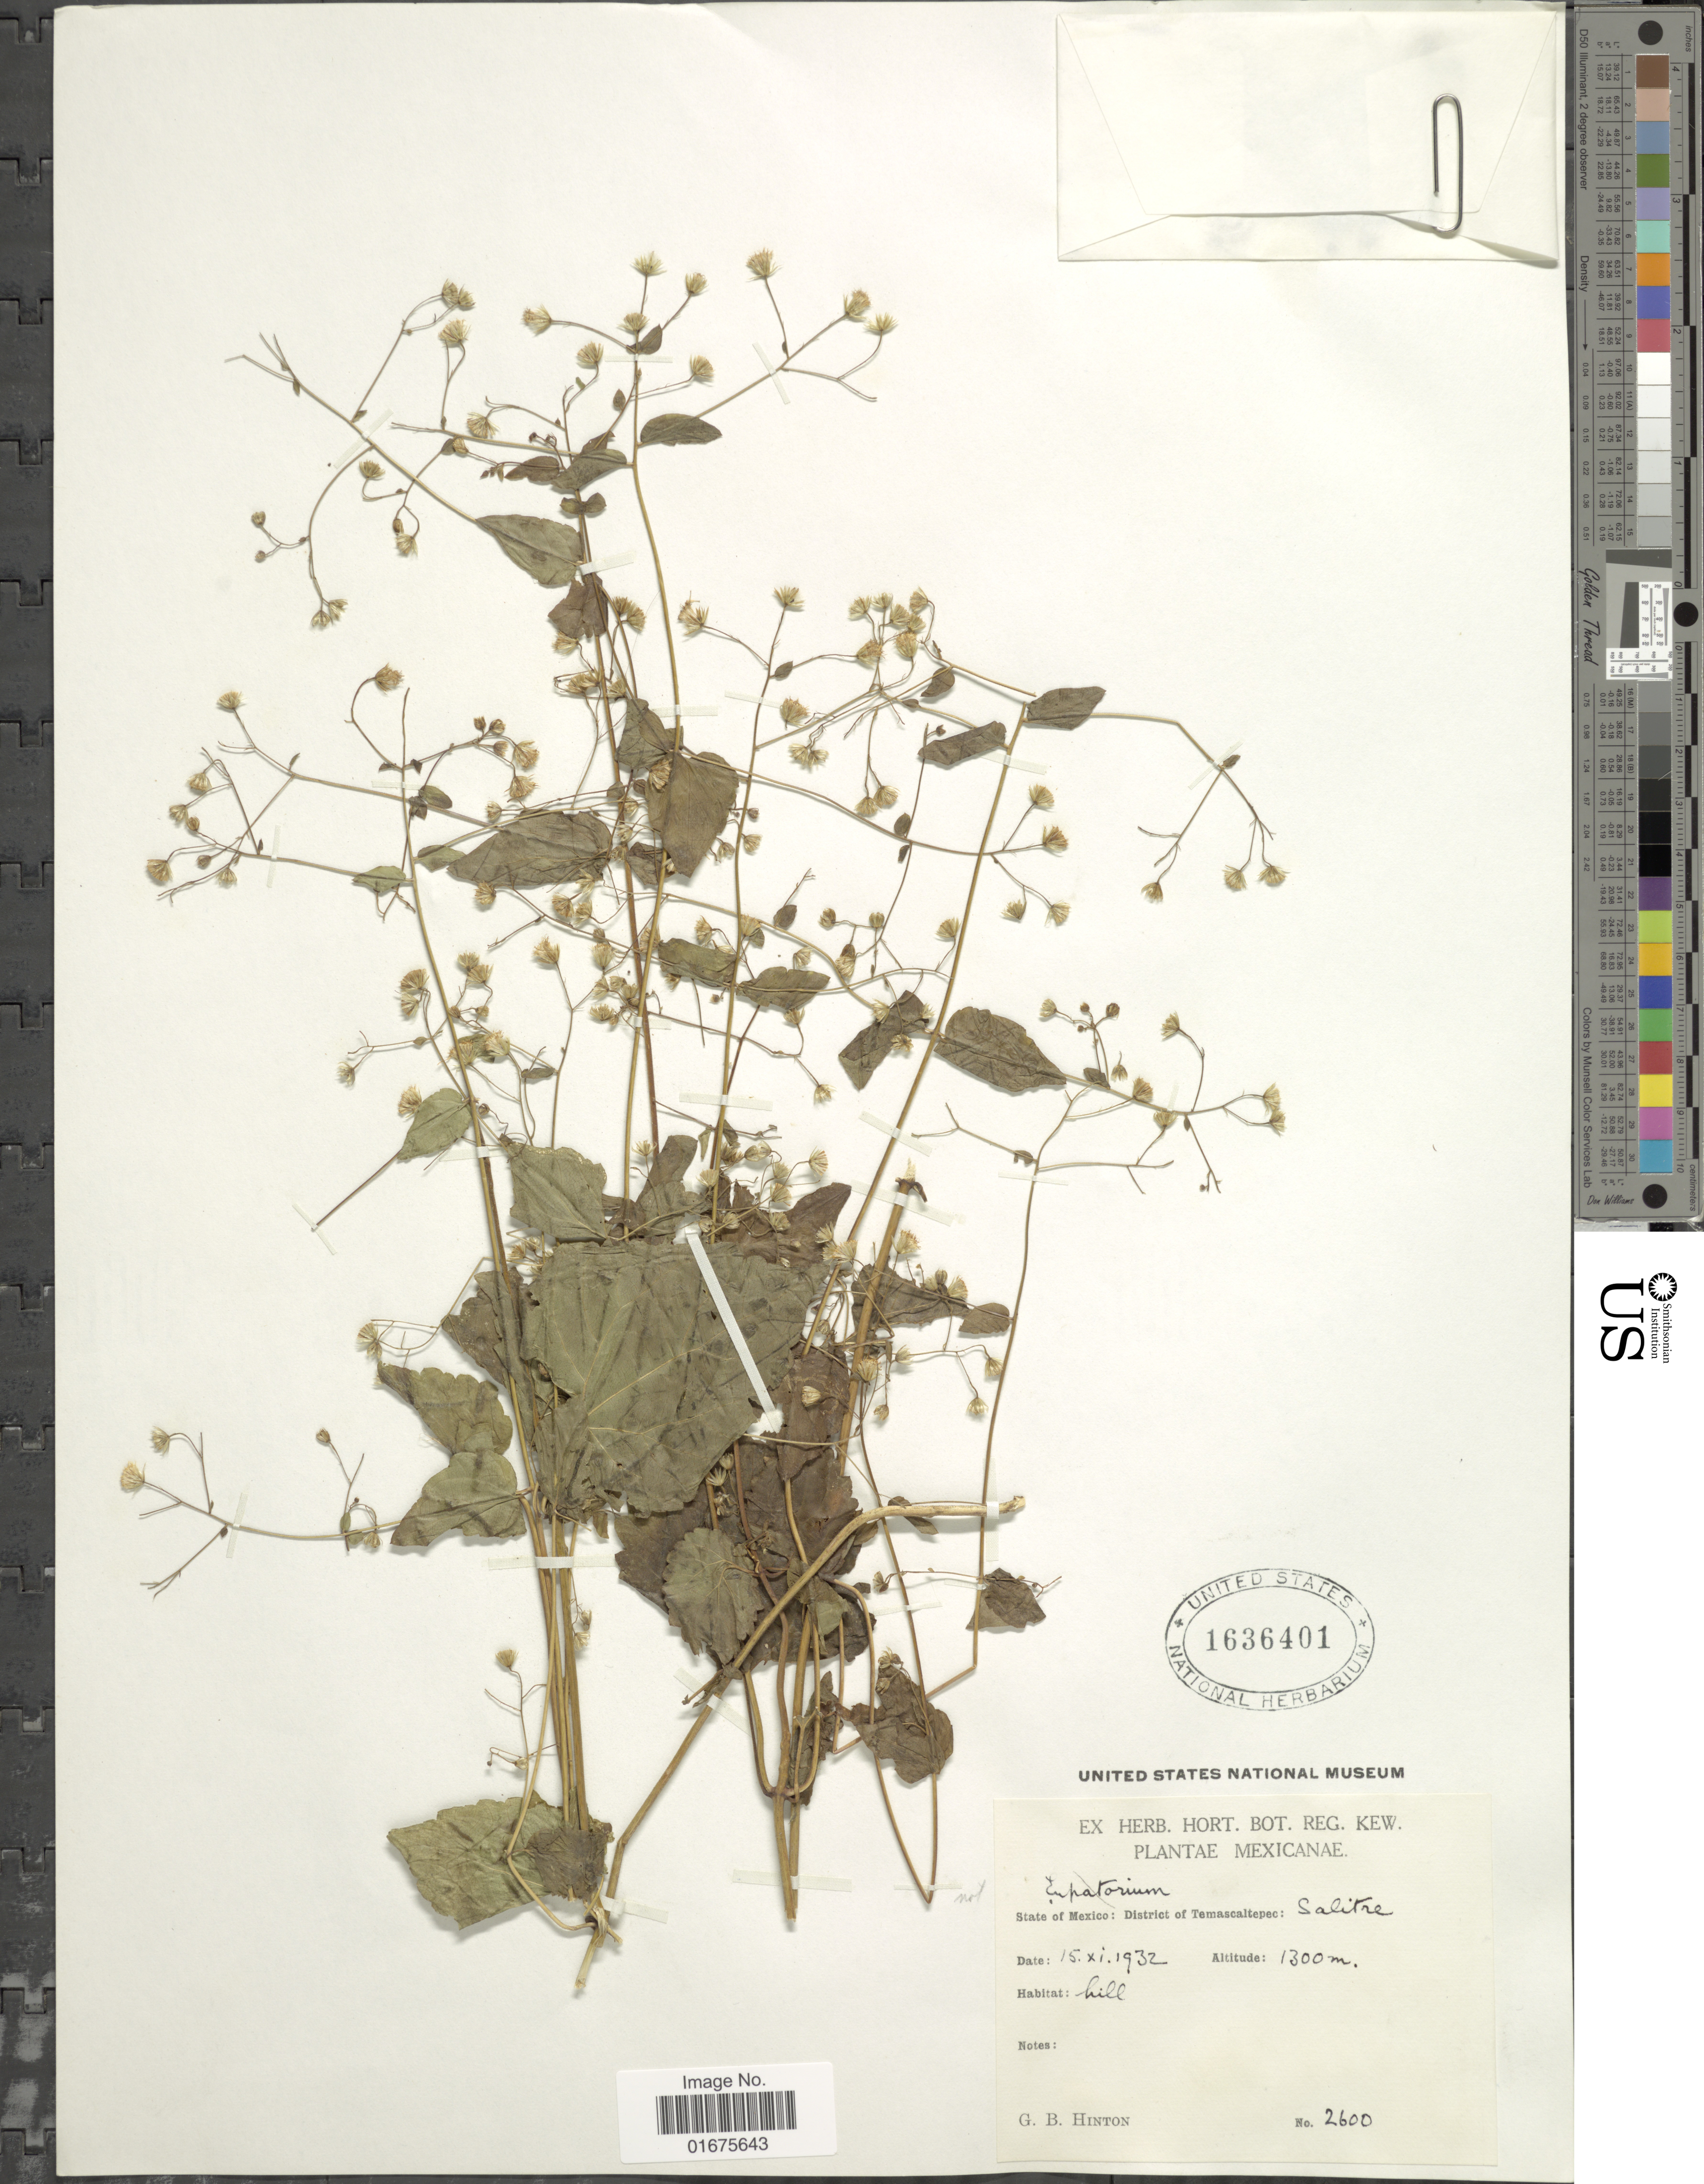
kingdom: Plantae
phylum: Tracheophyta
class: Magnoliopsida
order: Asterales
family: Asteraceae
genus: Ageratina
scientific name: Ageratina choricephala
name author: (B.L. Rob.) R.M. King & H. Rob.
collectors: G. B. Hinton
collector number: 2600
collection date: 1932-11-15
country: Mexico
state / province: México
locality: District of Temascaltepec: Salitre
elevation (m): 1300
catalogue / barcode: US 1636401